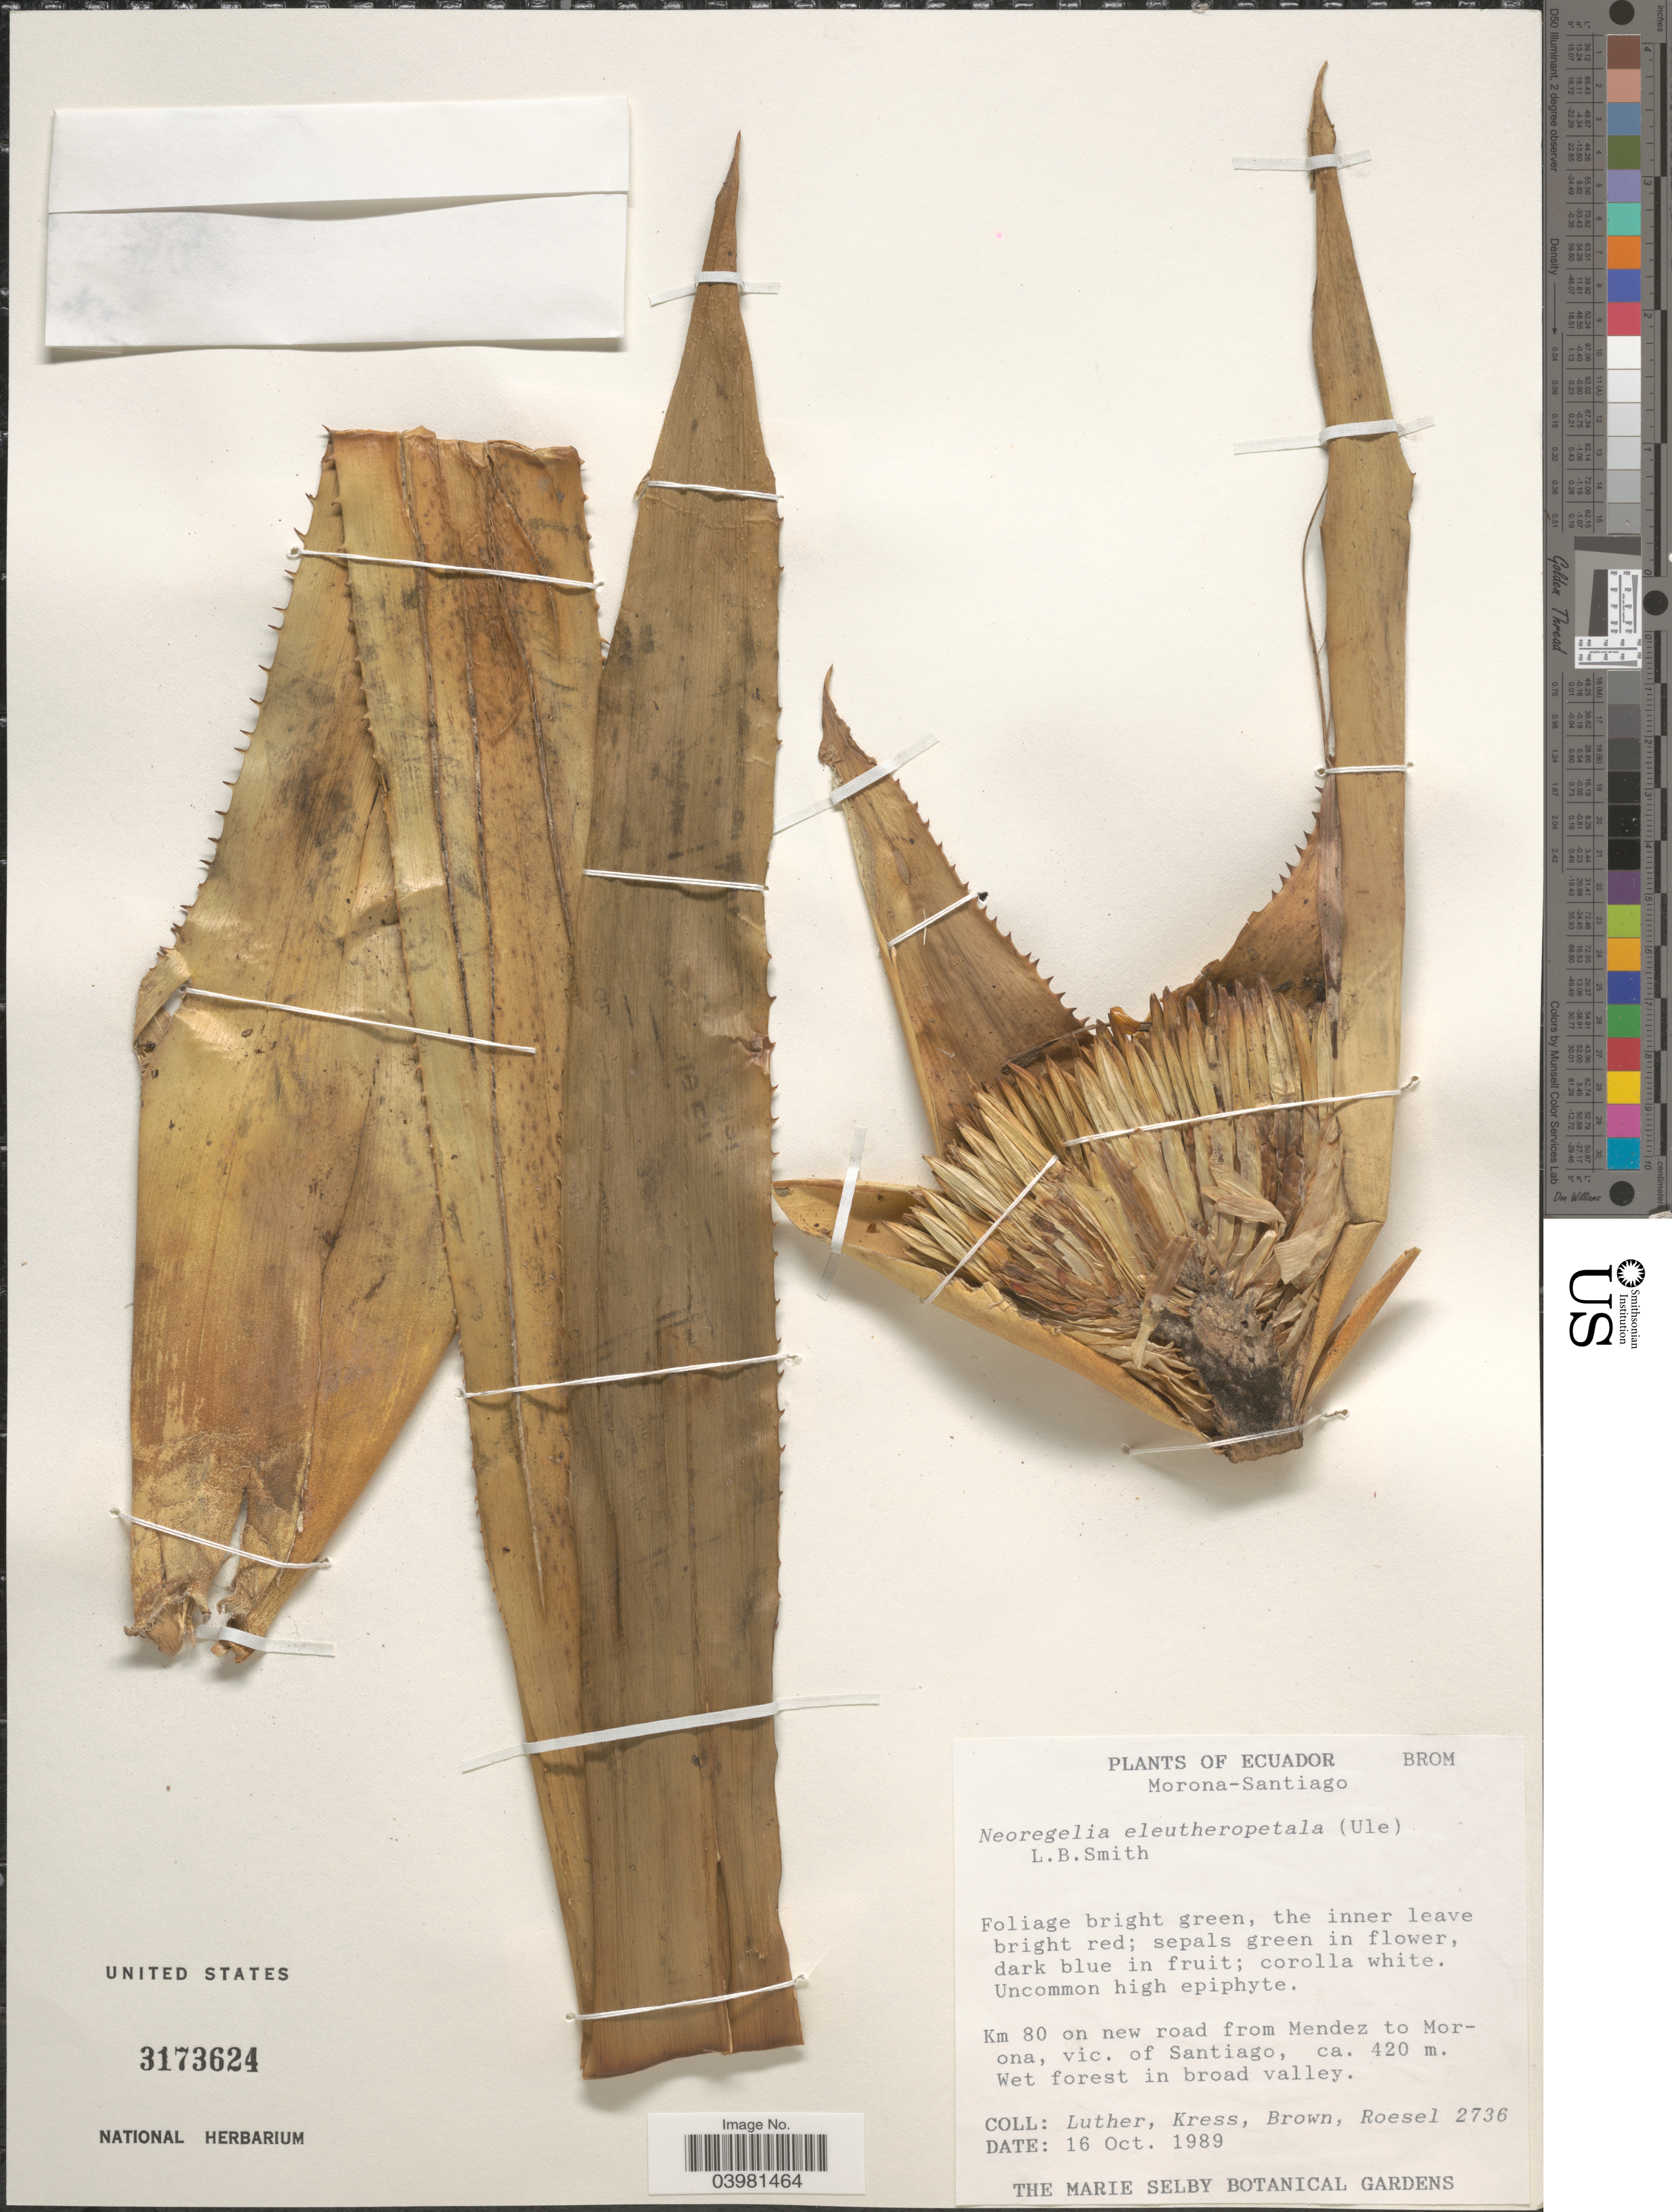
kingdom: Plantae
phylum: Tracheophyta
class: Liliopsida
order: Poales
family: Bromeliaceae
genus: Neoregelia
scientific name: Neoregelia eleutheropetala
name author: (Ule) L.B. Sm.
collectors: -- Luther, -- Kress, -- Brown & Roesel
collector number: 2736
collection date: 1989-10-16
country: Ecuador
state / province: Morona-Santiago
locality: Km 80 on new road from Mendez to Morona, vic. of Santiago.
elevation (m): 420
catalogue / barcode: US 3173624